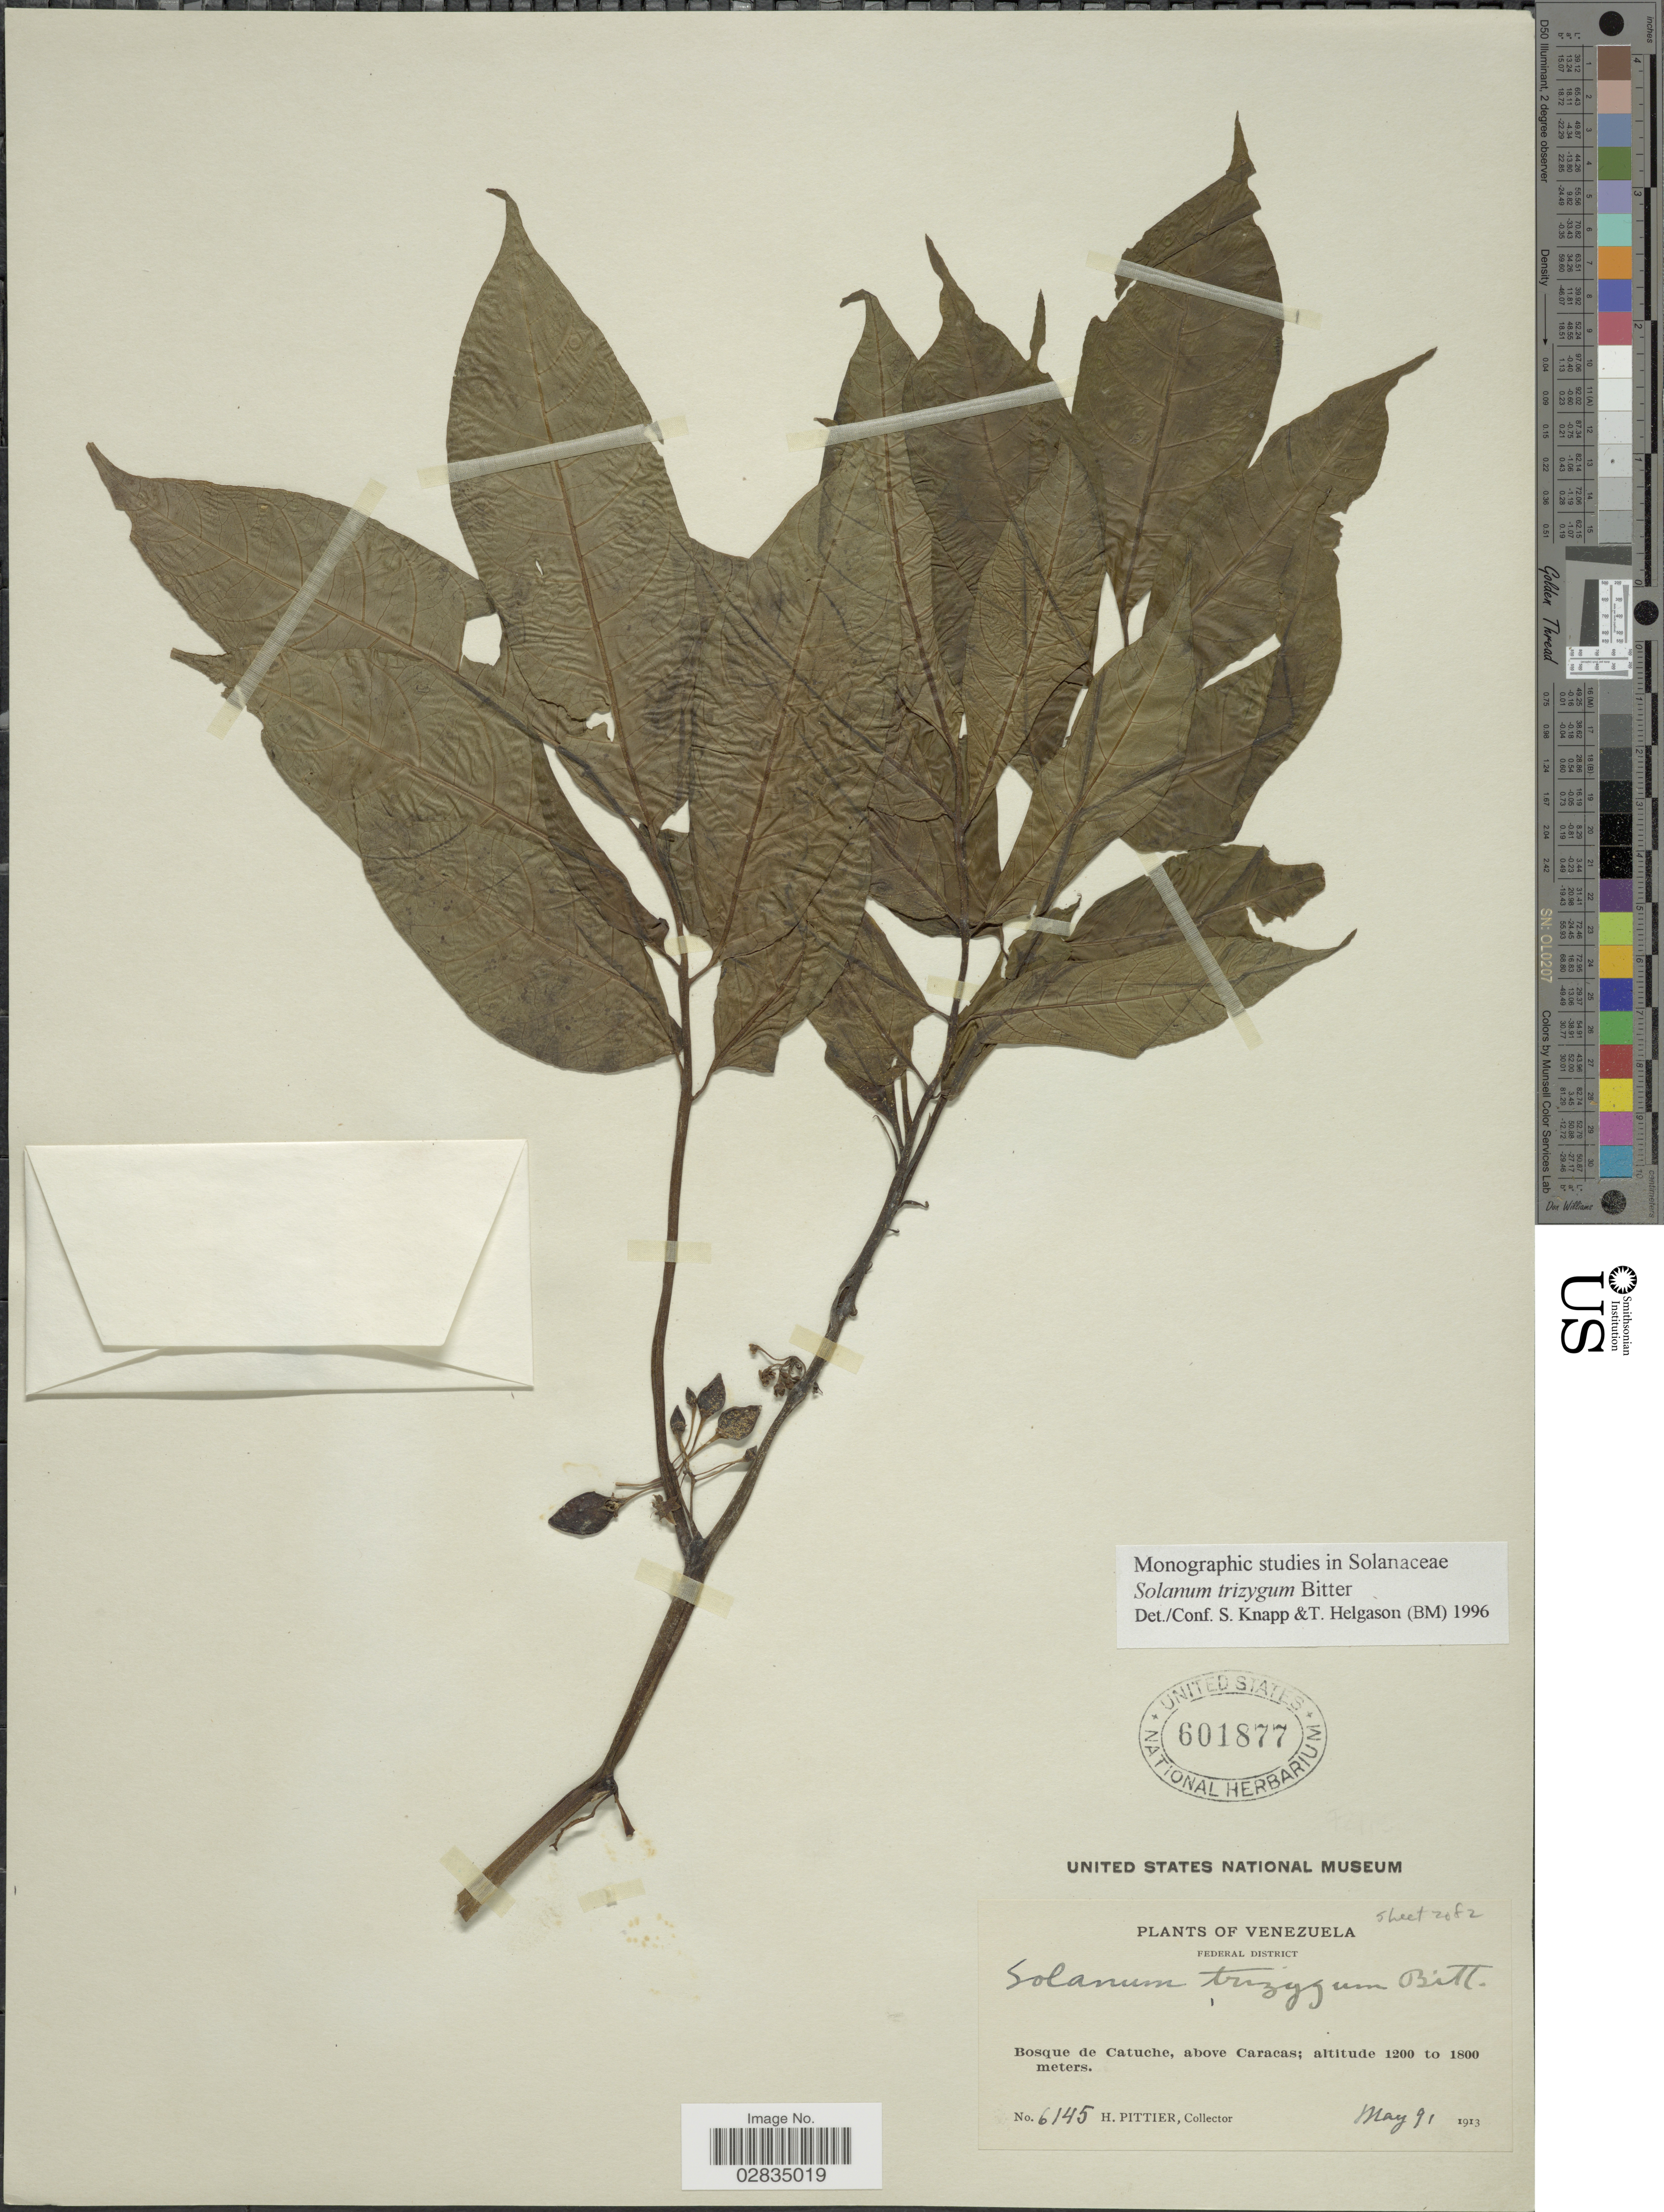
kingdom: Plantae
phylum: Tracheophyta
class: Magnoliopsida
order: Solanales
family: Solanaceae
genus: Solanum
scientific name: Solanum trizygum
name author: Bitter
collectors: H. F. Pittier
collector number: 6145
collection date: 1913-05-09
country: Venezuela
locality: Federal District, Bosque de Catuche, above Caracas.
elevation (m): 1200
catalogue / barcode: US 601877